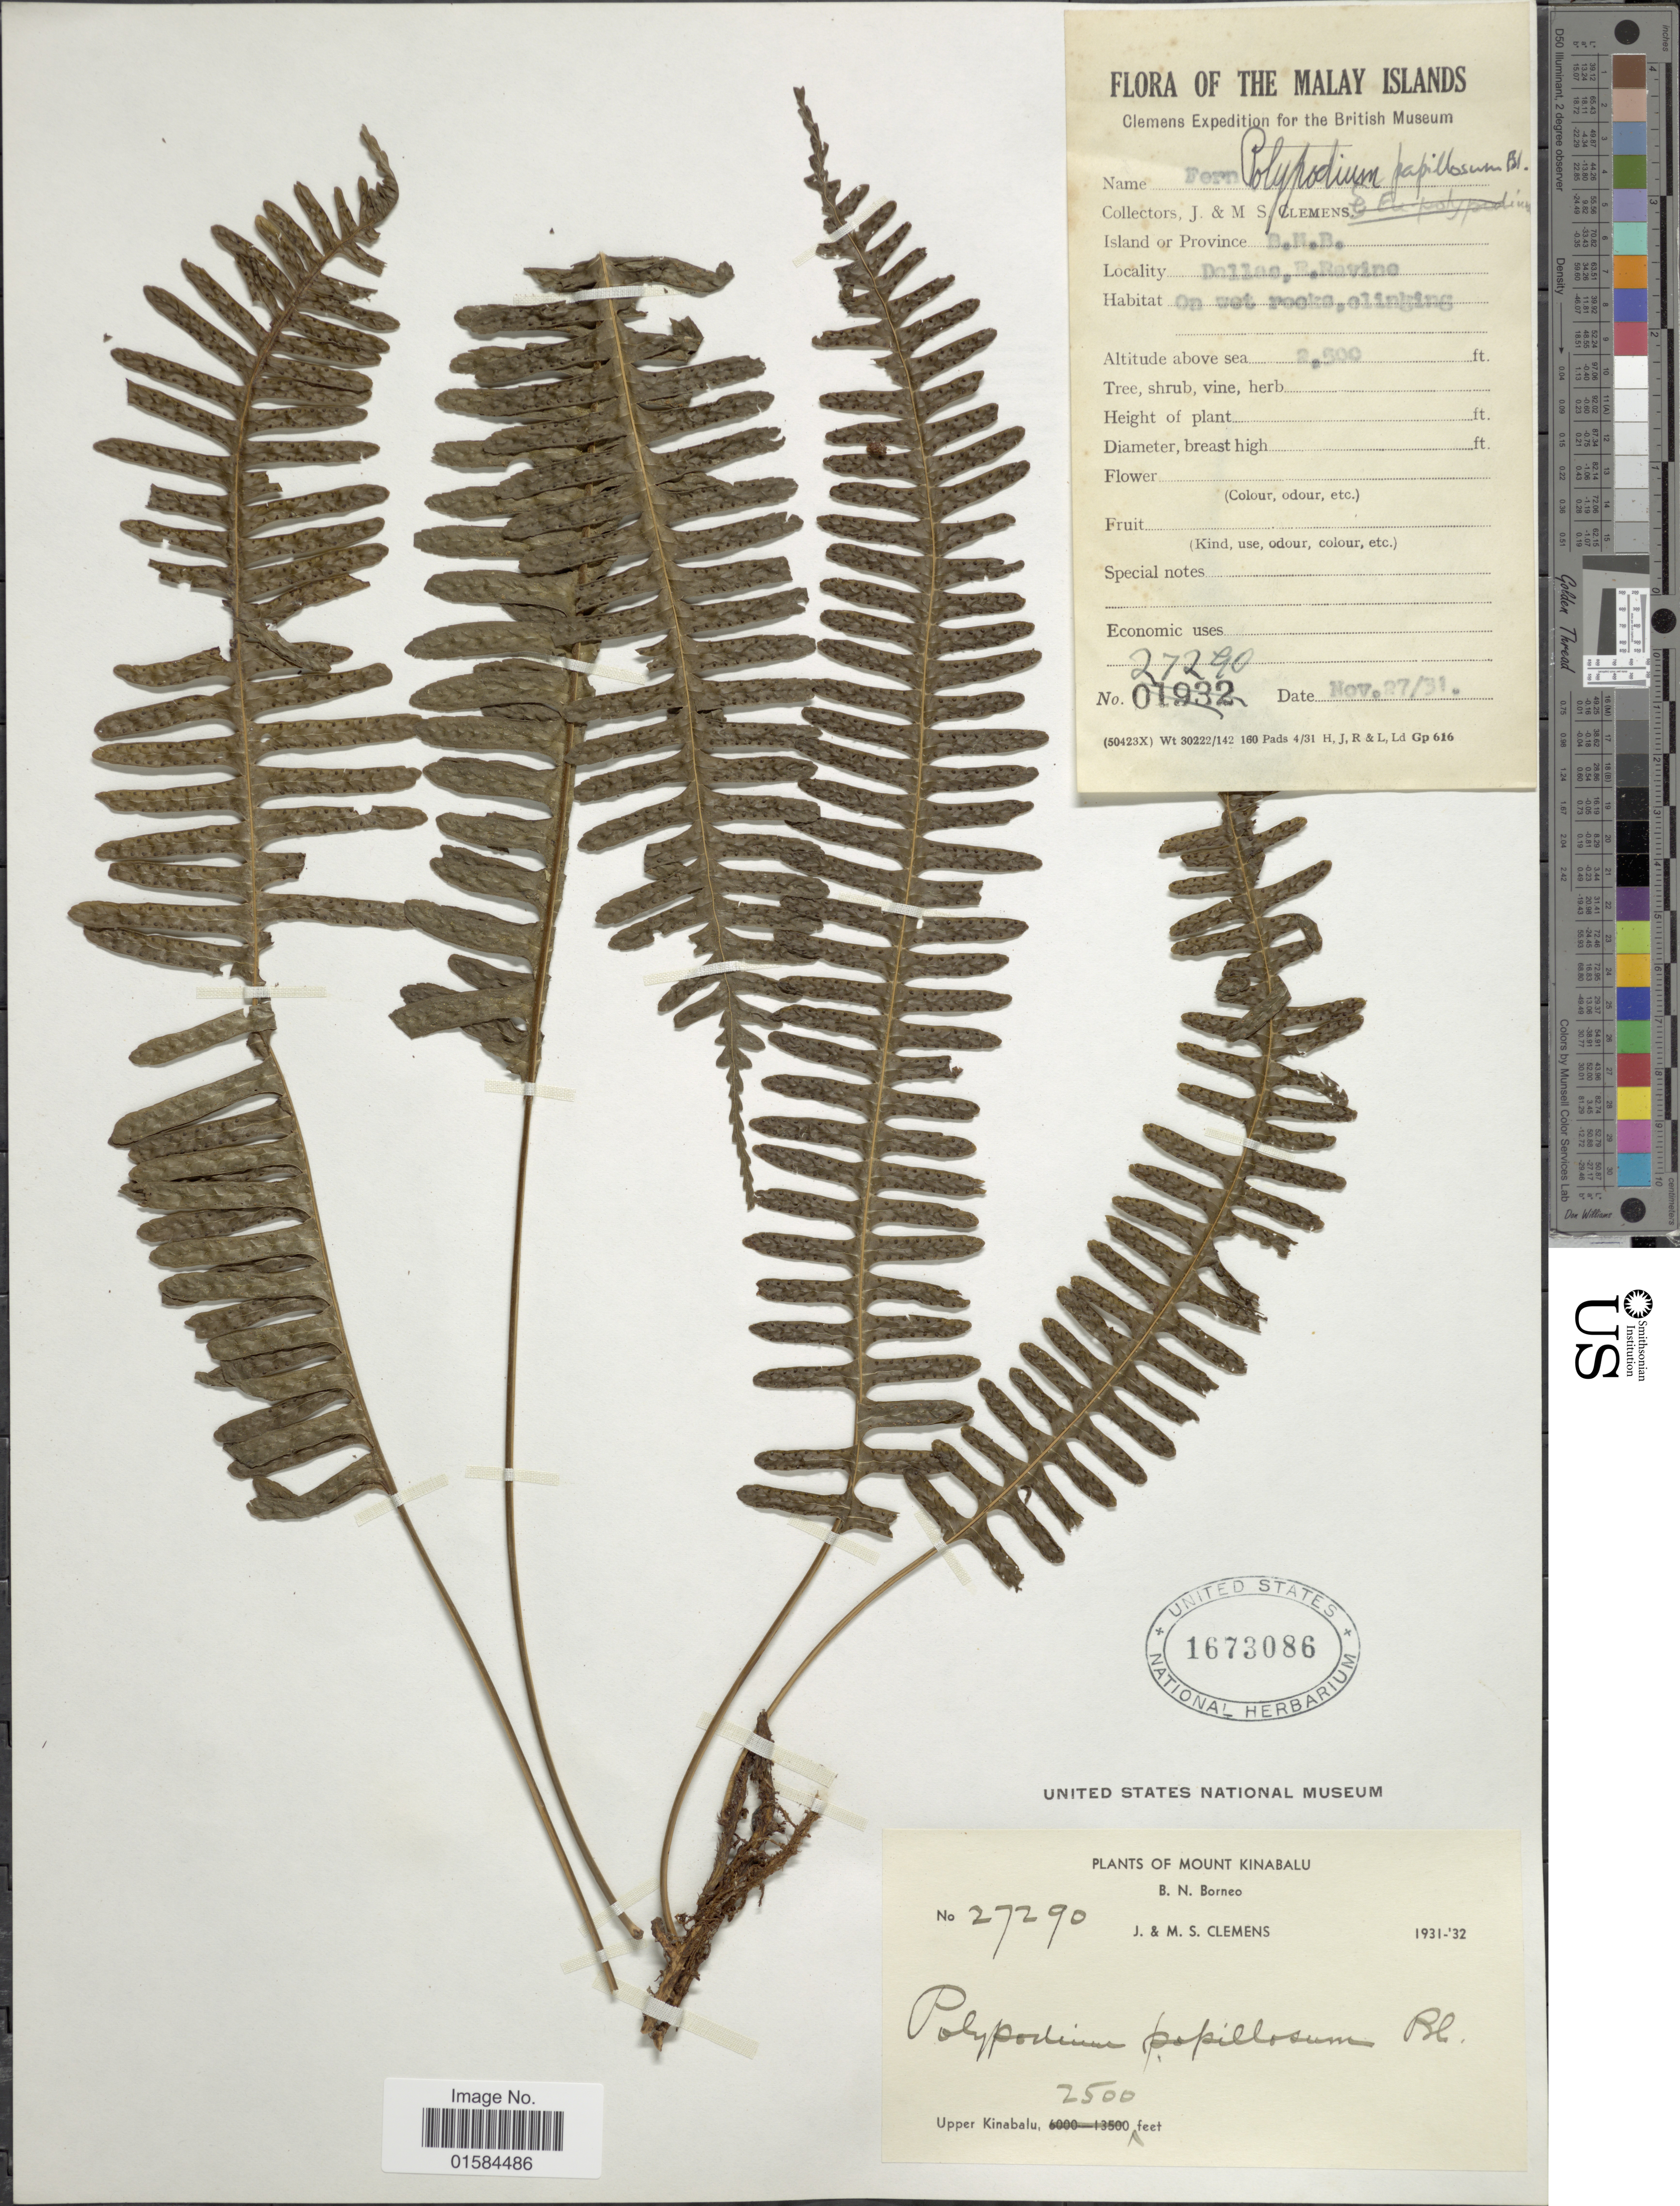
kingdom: Plantae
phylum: Tracheophyta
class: Polypodiopsida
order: Polypodiales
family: Polypodiaceae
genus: Thylacopteris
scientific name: Thylacopteris papillosa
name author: (Blume) Kunze ex J. Sm.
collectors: J. Clemens & M. S. Clemens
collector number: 27290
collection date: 1931-11-27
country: Malaysia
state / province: Sabah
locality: Malay Islands, Mount Kinabalu, B. N. Borneo, Upper Kinabalu, B.N.B., Dallas, R. Ravine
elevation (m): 762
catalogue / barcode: US 1673086